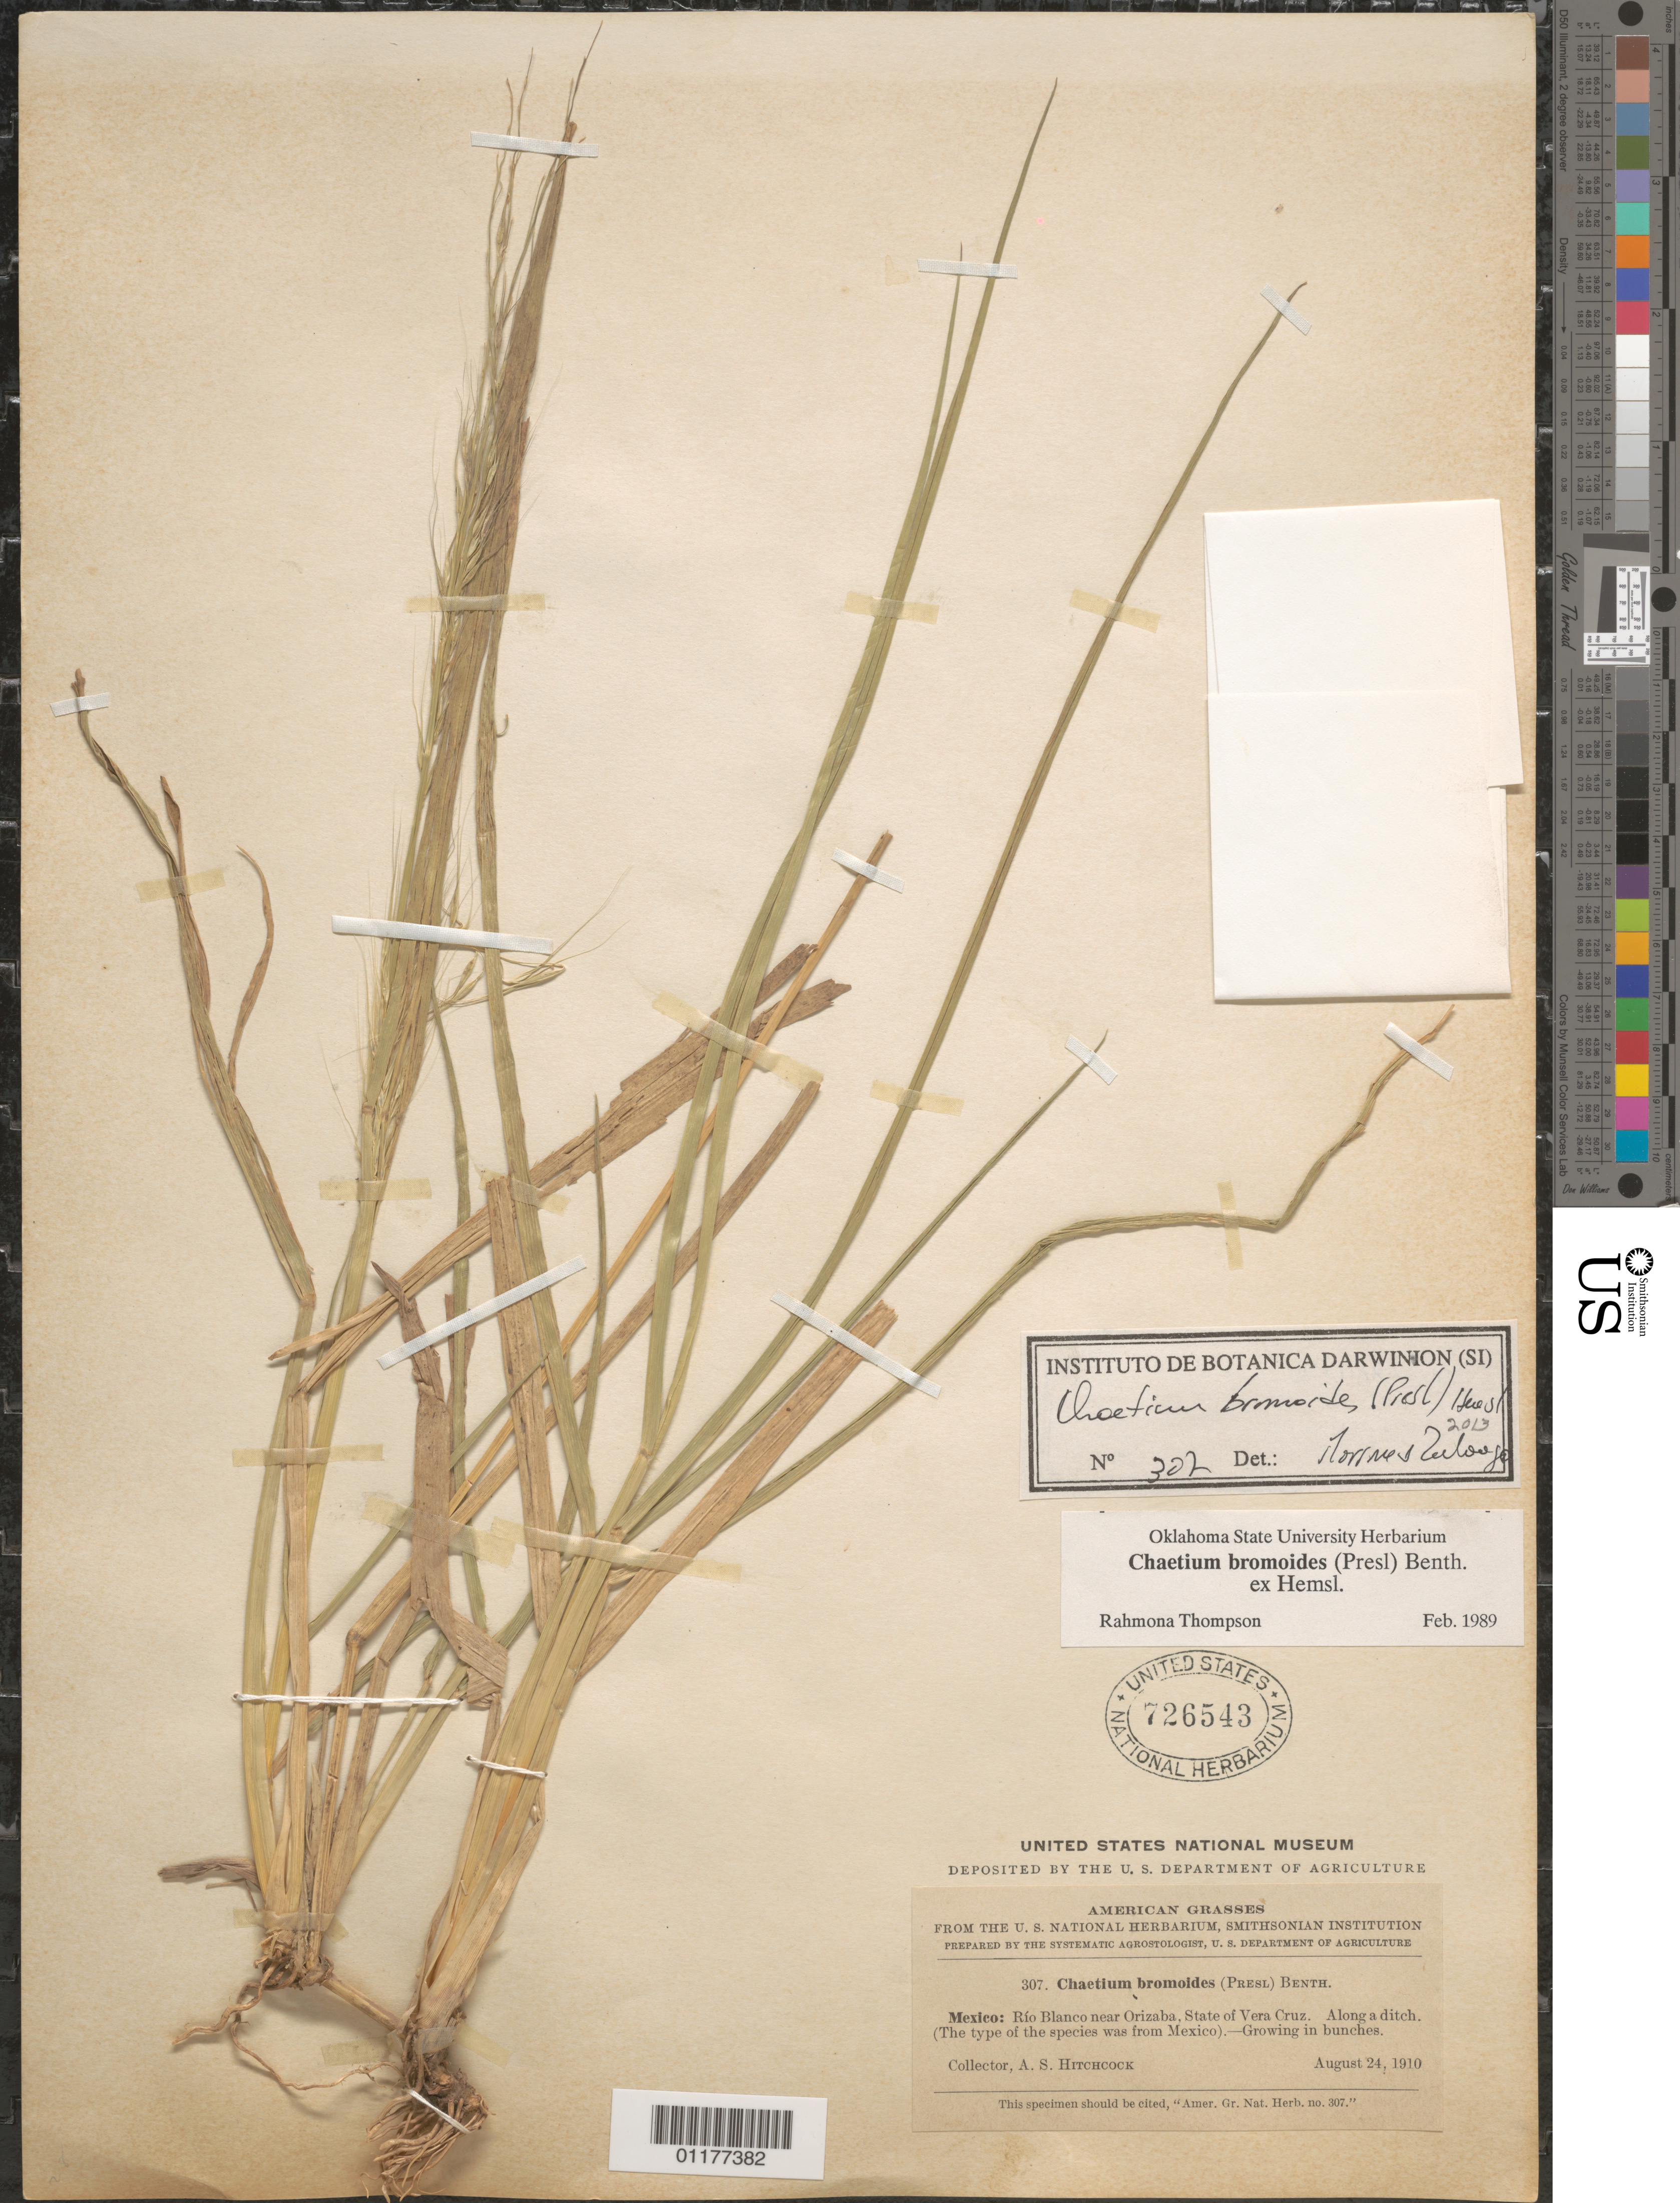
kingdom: Plantae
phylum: Tracheophyta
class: Liliopsida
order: Poales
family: Poaceae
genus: Chaetium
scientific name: Chaetium bromoides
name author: (J. Presl) Benth. ex Hemsl.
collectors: A. S. Hitchcock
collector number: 307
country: Mexico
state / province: Veracruz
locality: Rio Blanco near Orizaba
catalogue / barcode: US 726543